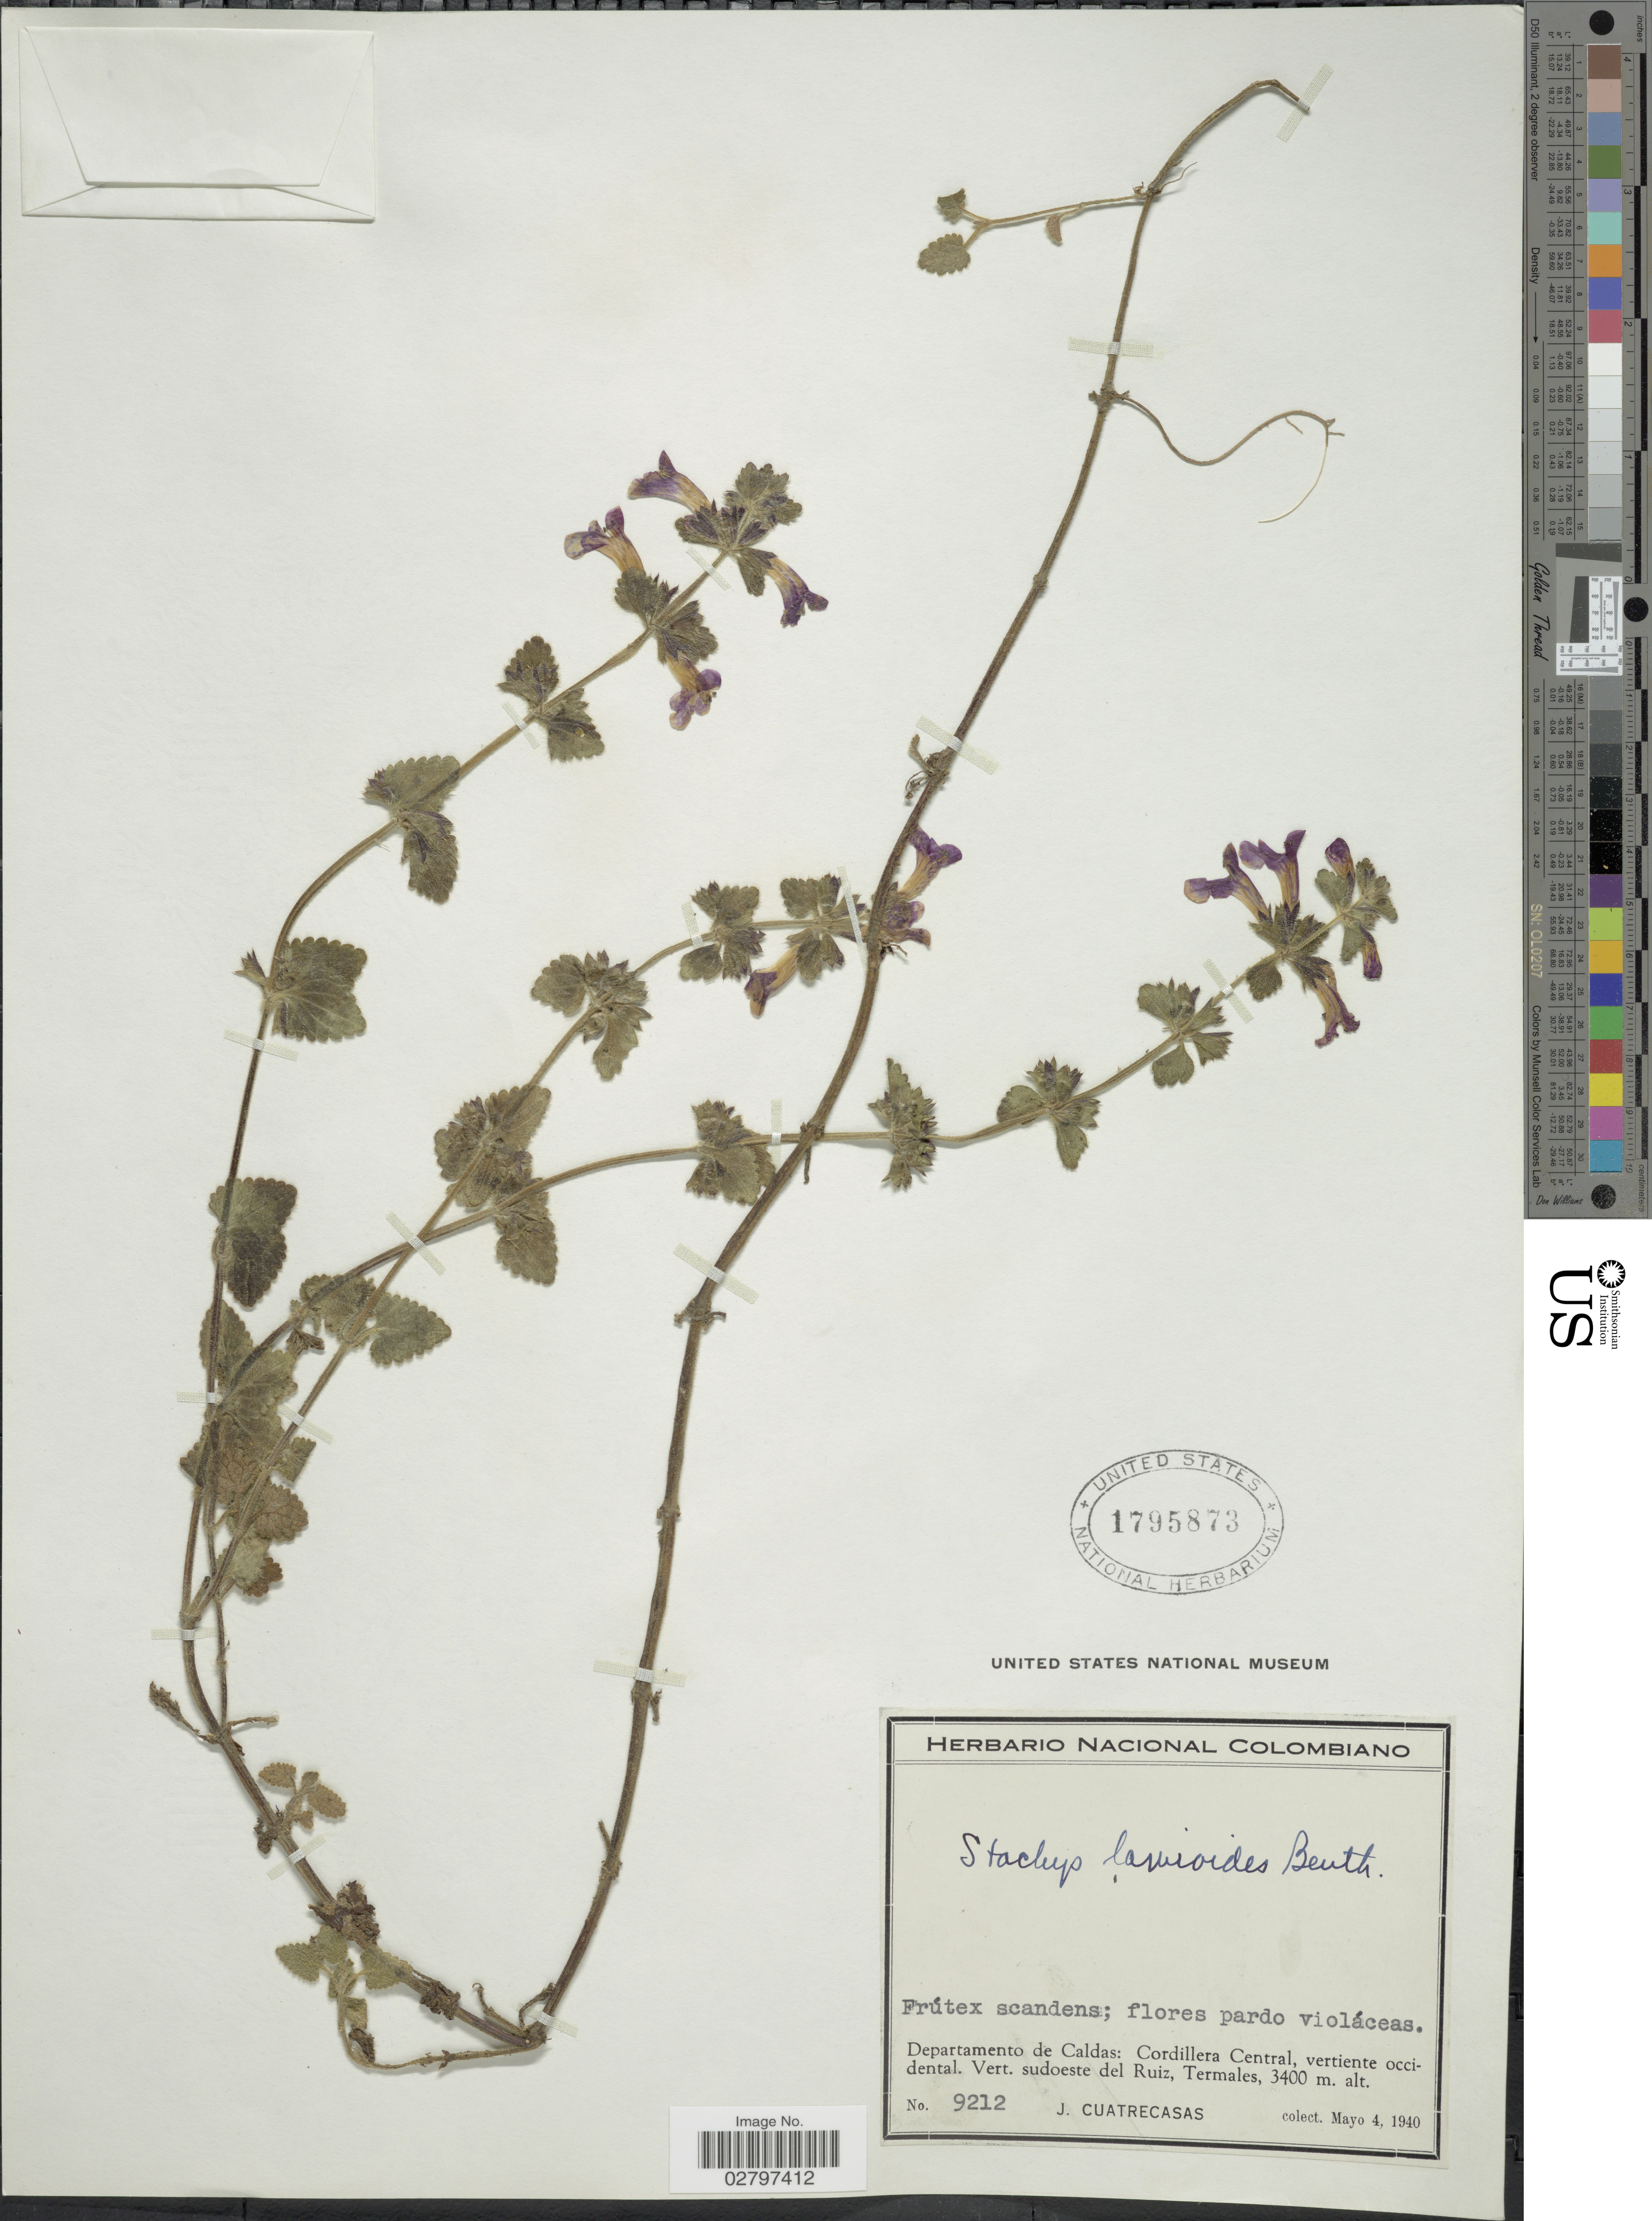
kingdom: Plantae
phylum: Tracheophyta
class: Magnoliopsida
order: Lamiales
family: Lamiaceae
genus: Stachys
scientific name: Stachys lamioides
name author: Benth.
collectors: J. Cuatrecasas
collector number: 9212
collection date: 1940-05-04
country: Colombia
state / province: Caldas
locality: Departamento de Caldas: Cordillera Central, vertiente occidental, Vert. sudoeste del Ruiz, Termales.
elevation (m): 3400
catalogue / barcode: US 1795873